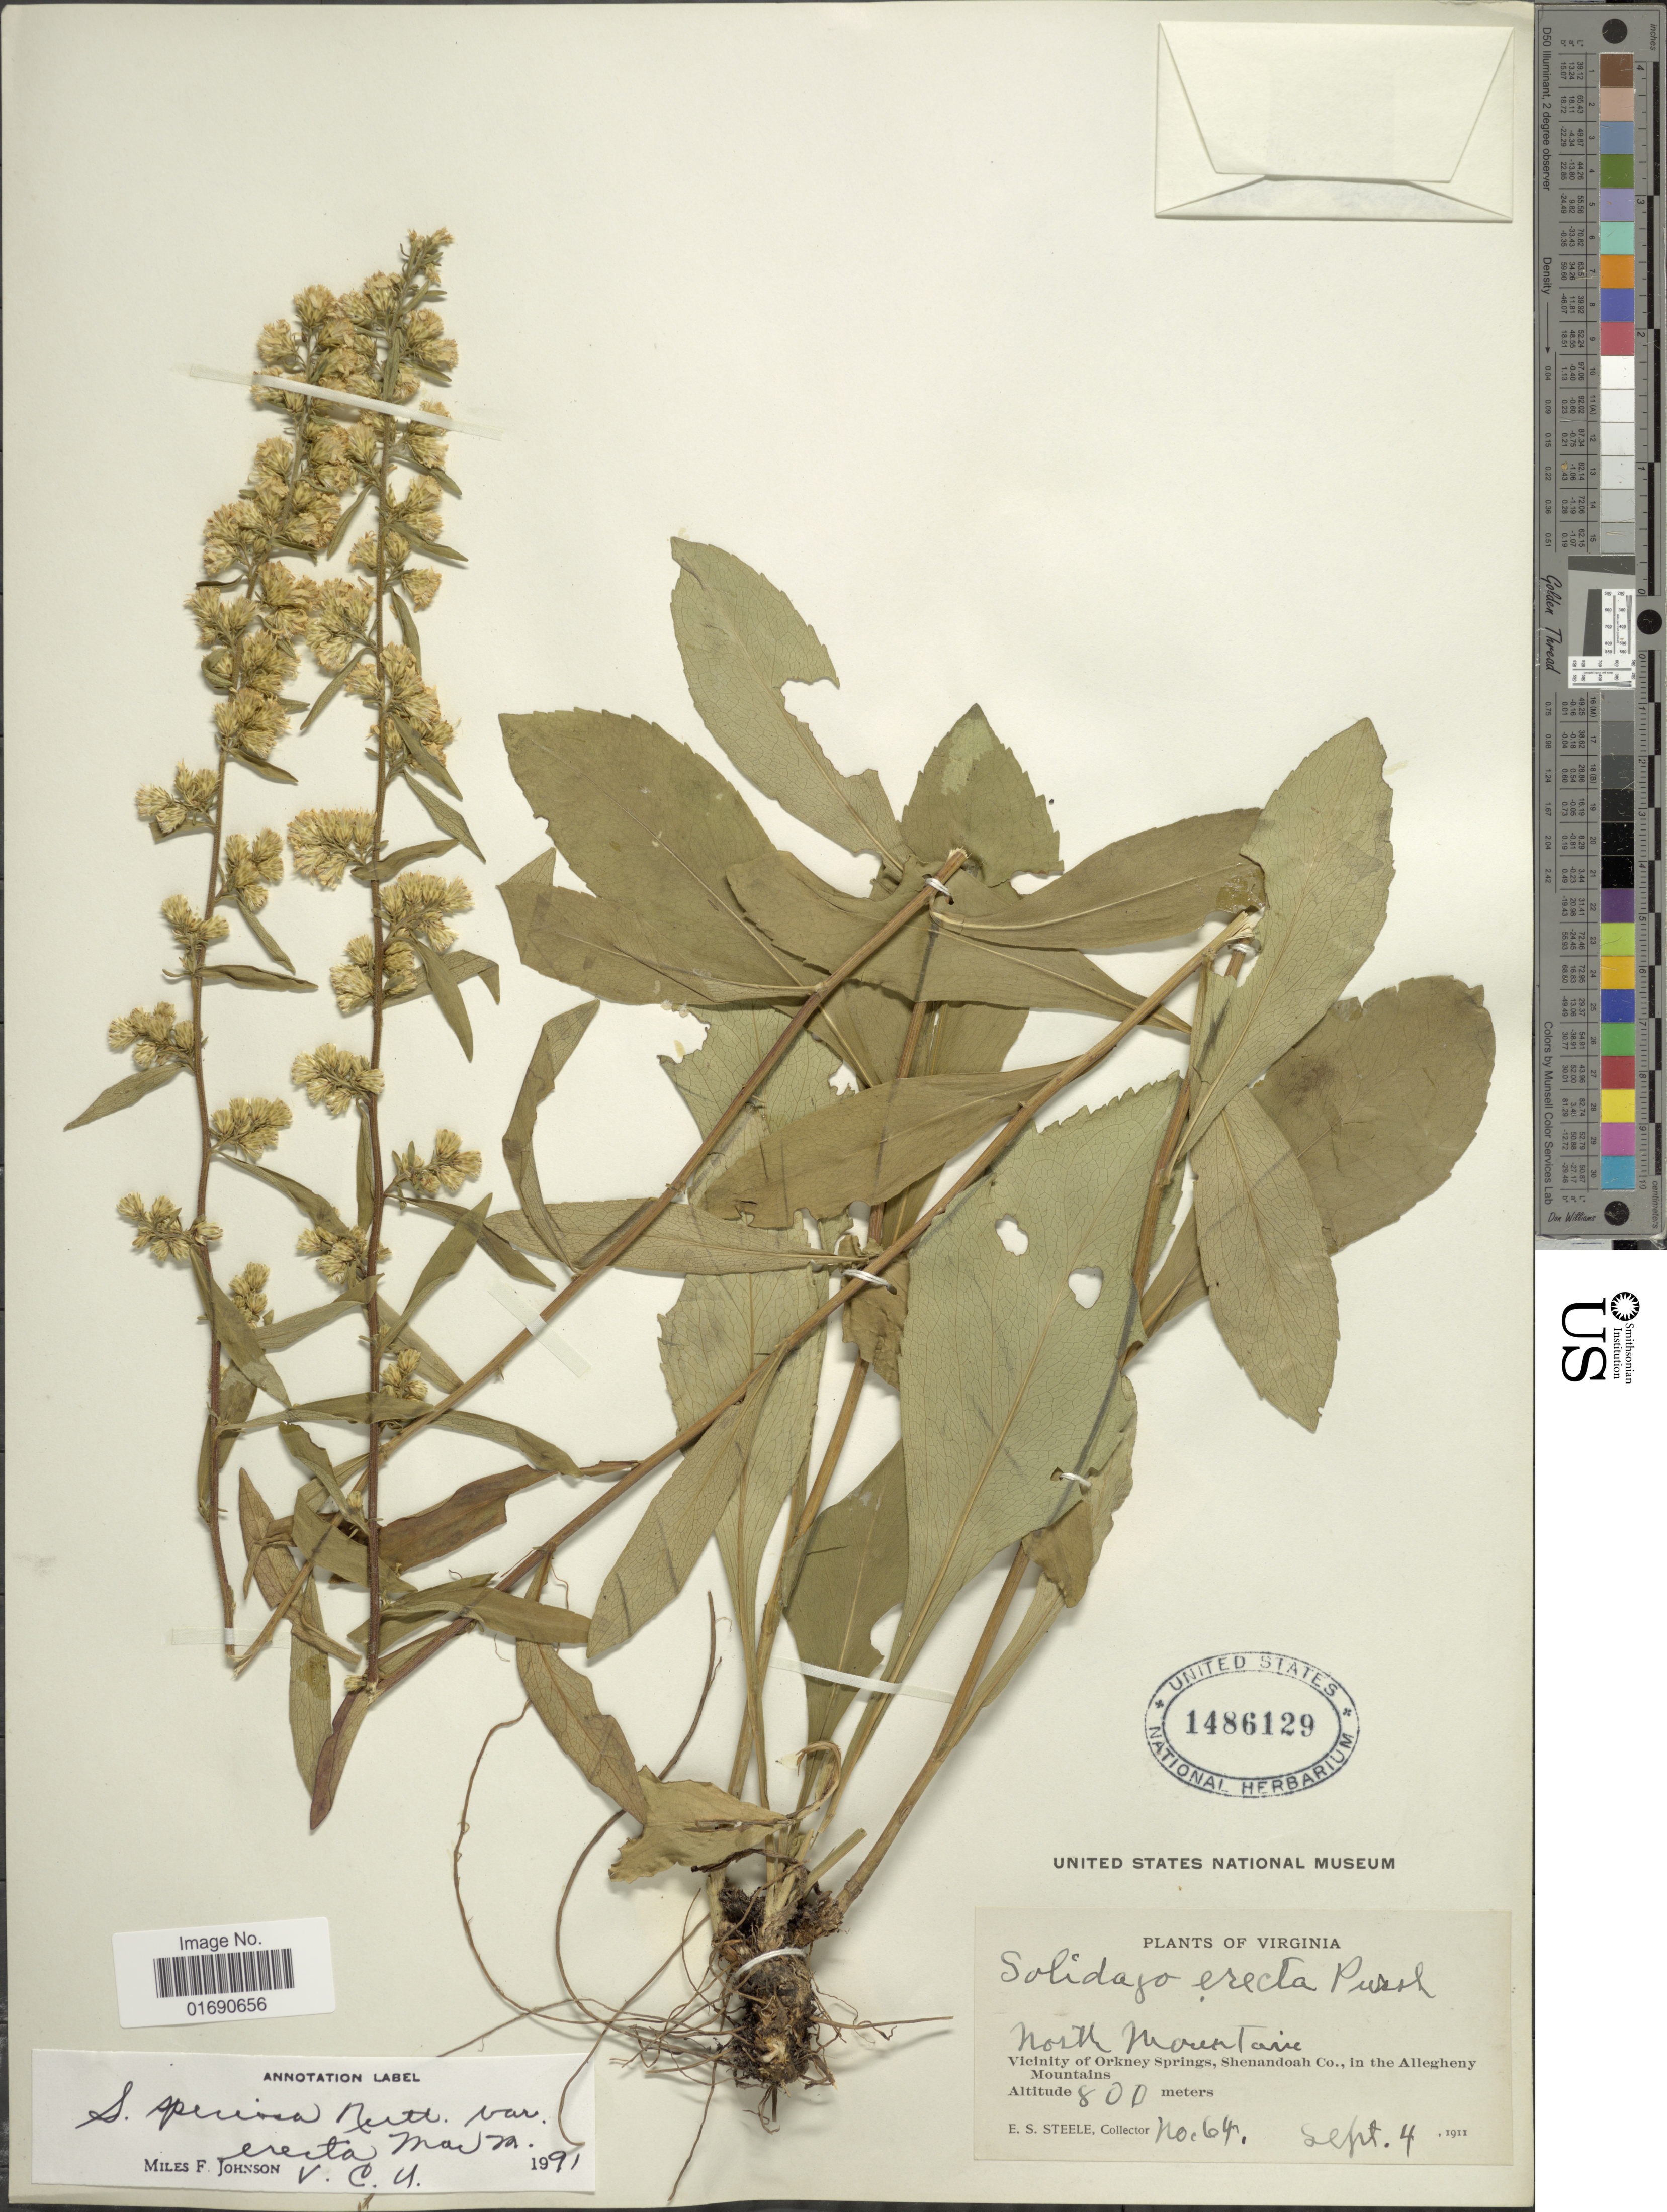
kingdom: Plantae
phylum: Tracheophyta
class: Magnoliopsida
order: Asterales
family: Asteraceae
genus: Solidago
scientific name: Solidago speciosa var. erecta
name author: (Pursh) MacMill.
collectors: E. Steele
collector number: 64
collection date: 1911-09-04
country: United States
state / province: Virginia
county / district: Shenandoah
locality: North Mountain, Vicinity of Orkney Springs, Shenandoah Co., in the Allegheny Mountains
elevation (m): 800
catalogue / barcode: US 1486128